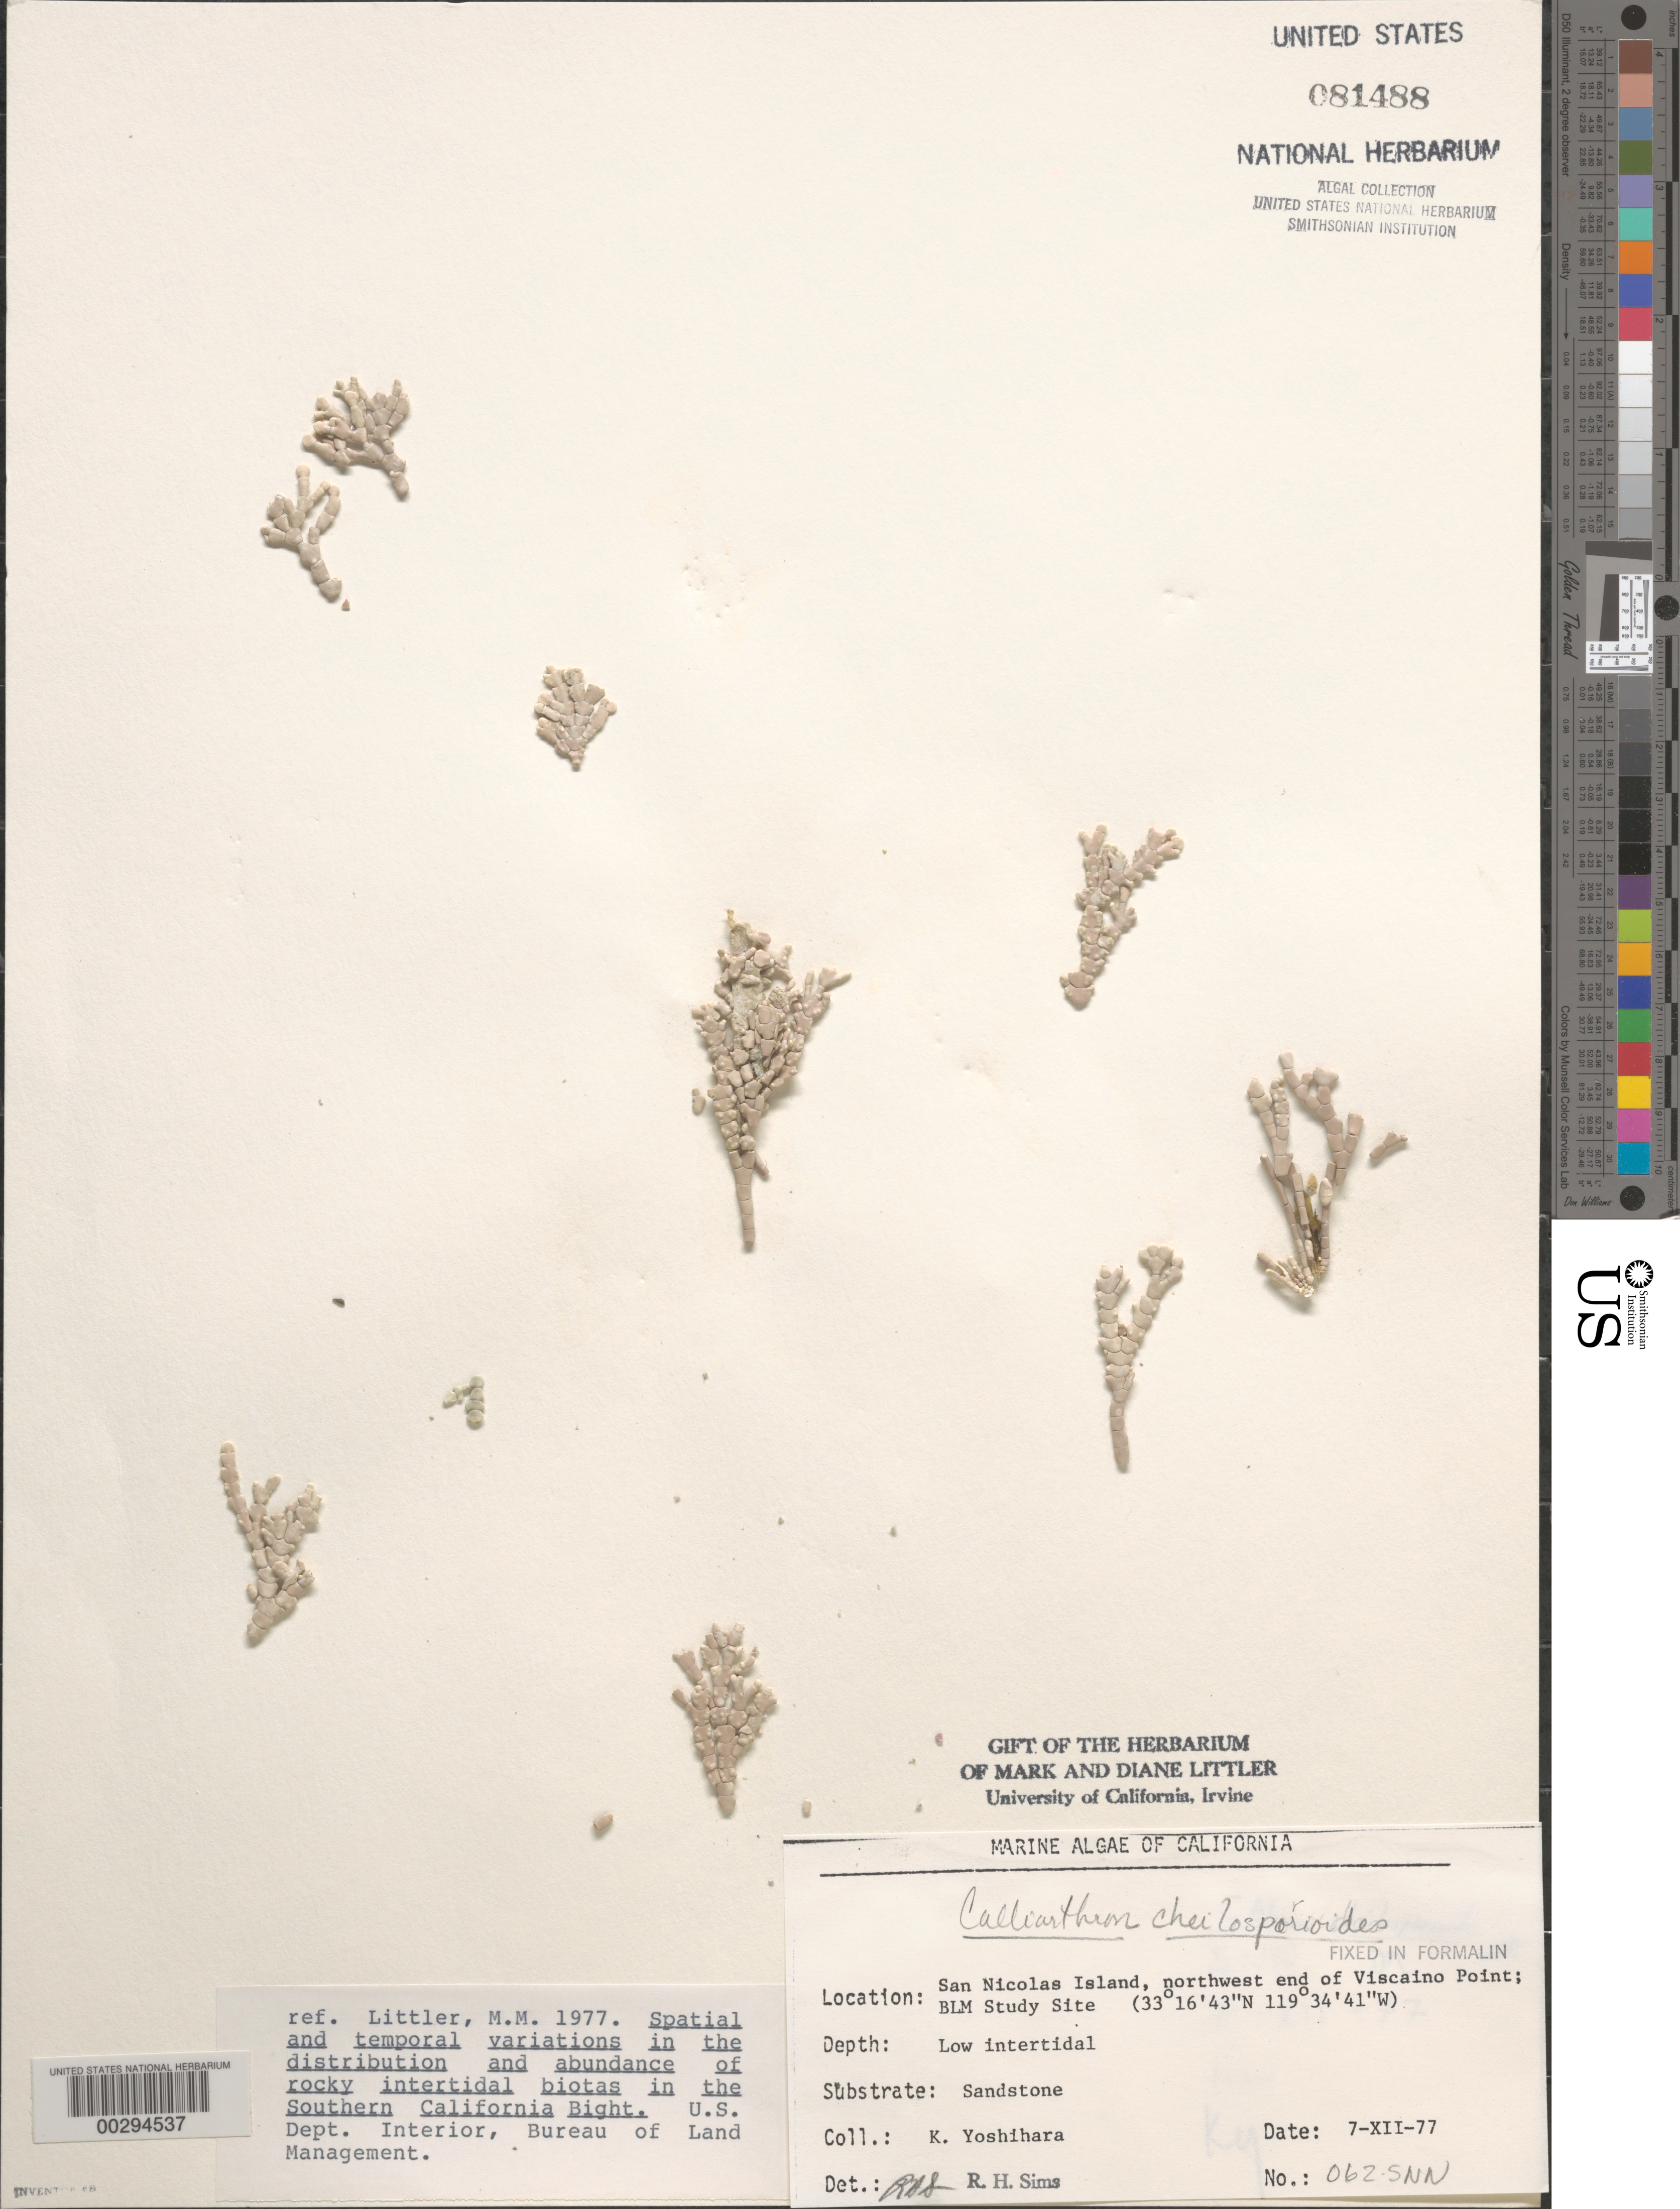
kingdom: Plantae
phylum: Rhodophyta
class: Florideophyceae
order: Corallinales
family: Corallinaceae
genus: Calliarthron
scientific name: Calliarthron cheilosporioides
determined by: Sims, Robert H.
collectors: K. Yoshihara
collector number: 062-snn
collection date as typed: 07 Dec 1977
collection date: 1977-12-07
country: United States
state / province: California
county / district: Ventura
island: San Nicolas Island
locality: Northwest end of Vizcaino Point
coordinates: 33 16'43"N, 119 16'41"W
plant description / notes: BLM-SOCALBIGHT Rocky Intertidal Survey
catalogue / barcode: US 81488